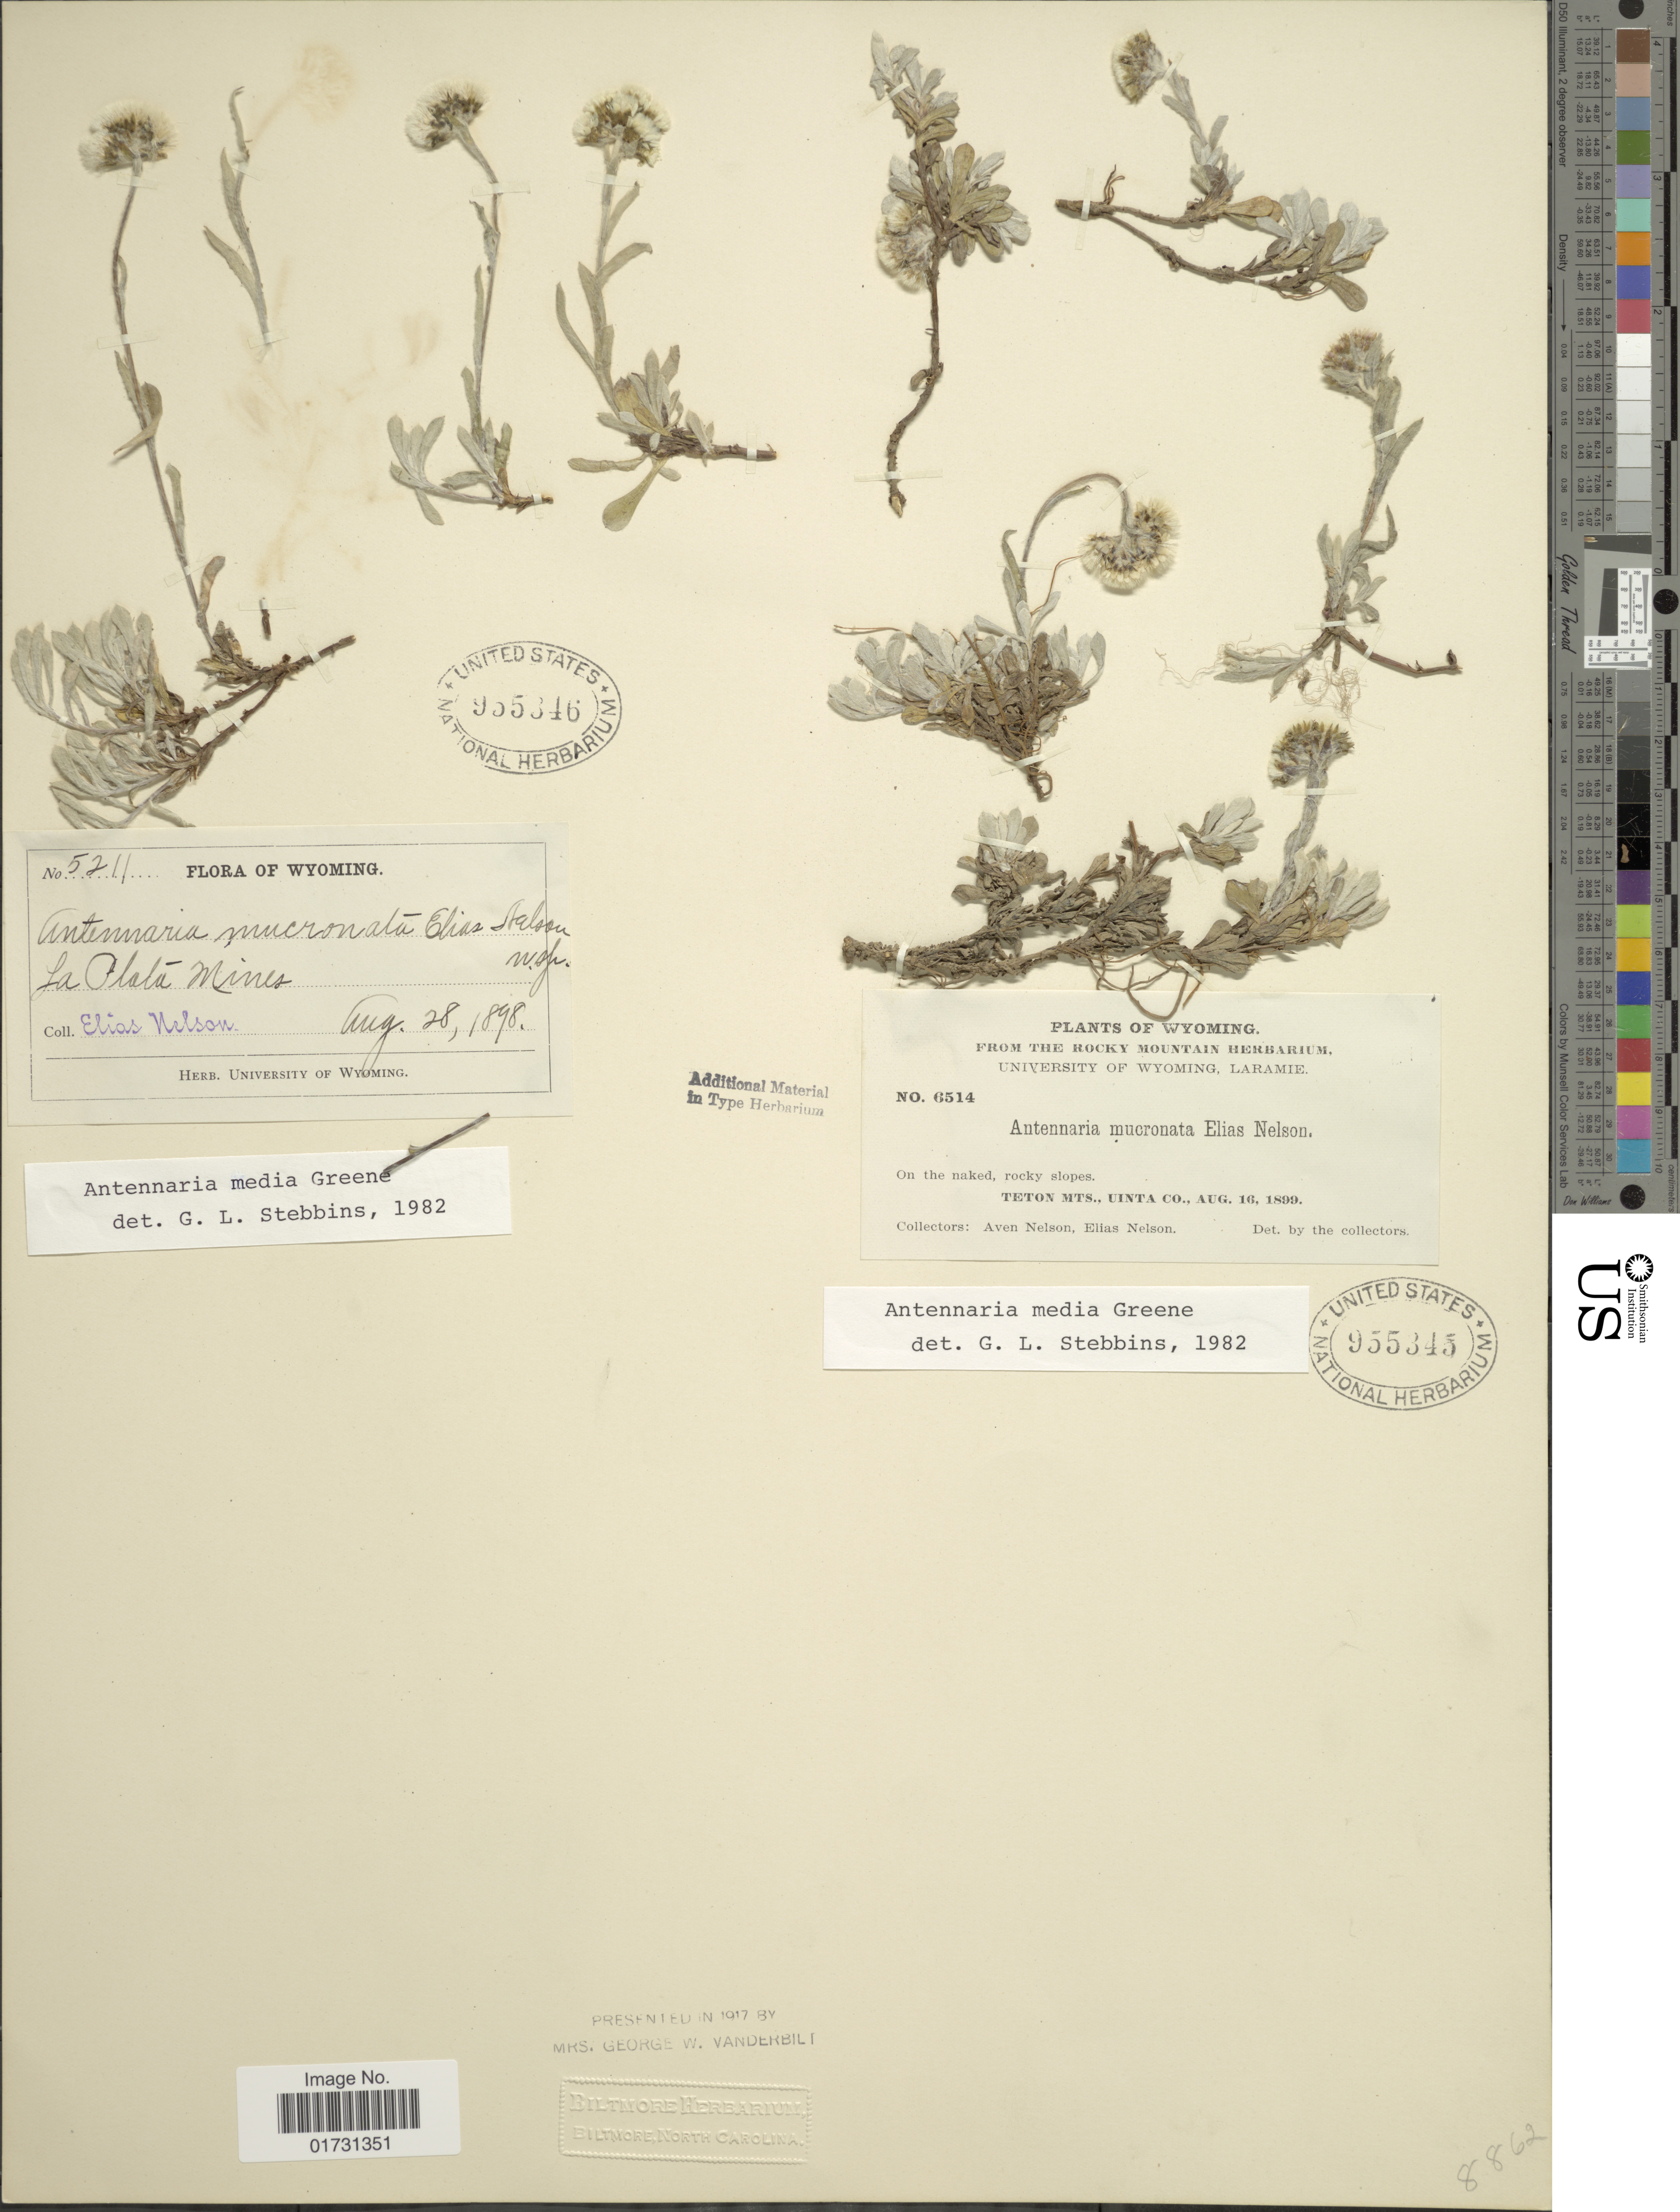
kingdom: Plantae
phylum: Tracheophyta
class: Magnoliopsida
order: Asterales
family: Asteraceae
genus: Antennaria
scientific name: Antennaria media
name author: Greene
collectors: E. Nelson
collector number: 5211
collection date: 1898-08-28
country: United States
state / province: Wyoming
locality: La Plata Mines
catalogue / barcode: US 955346